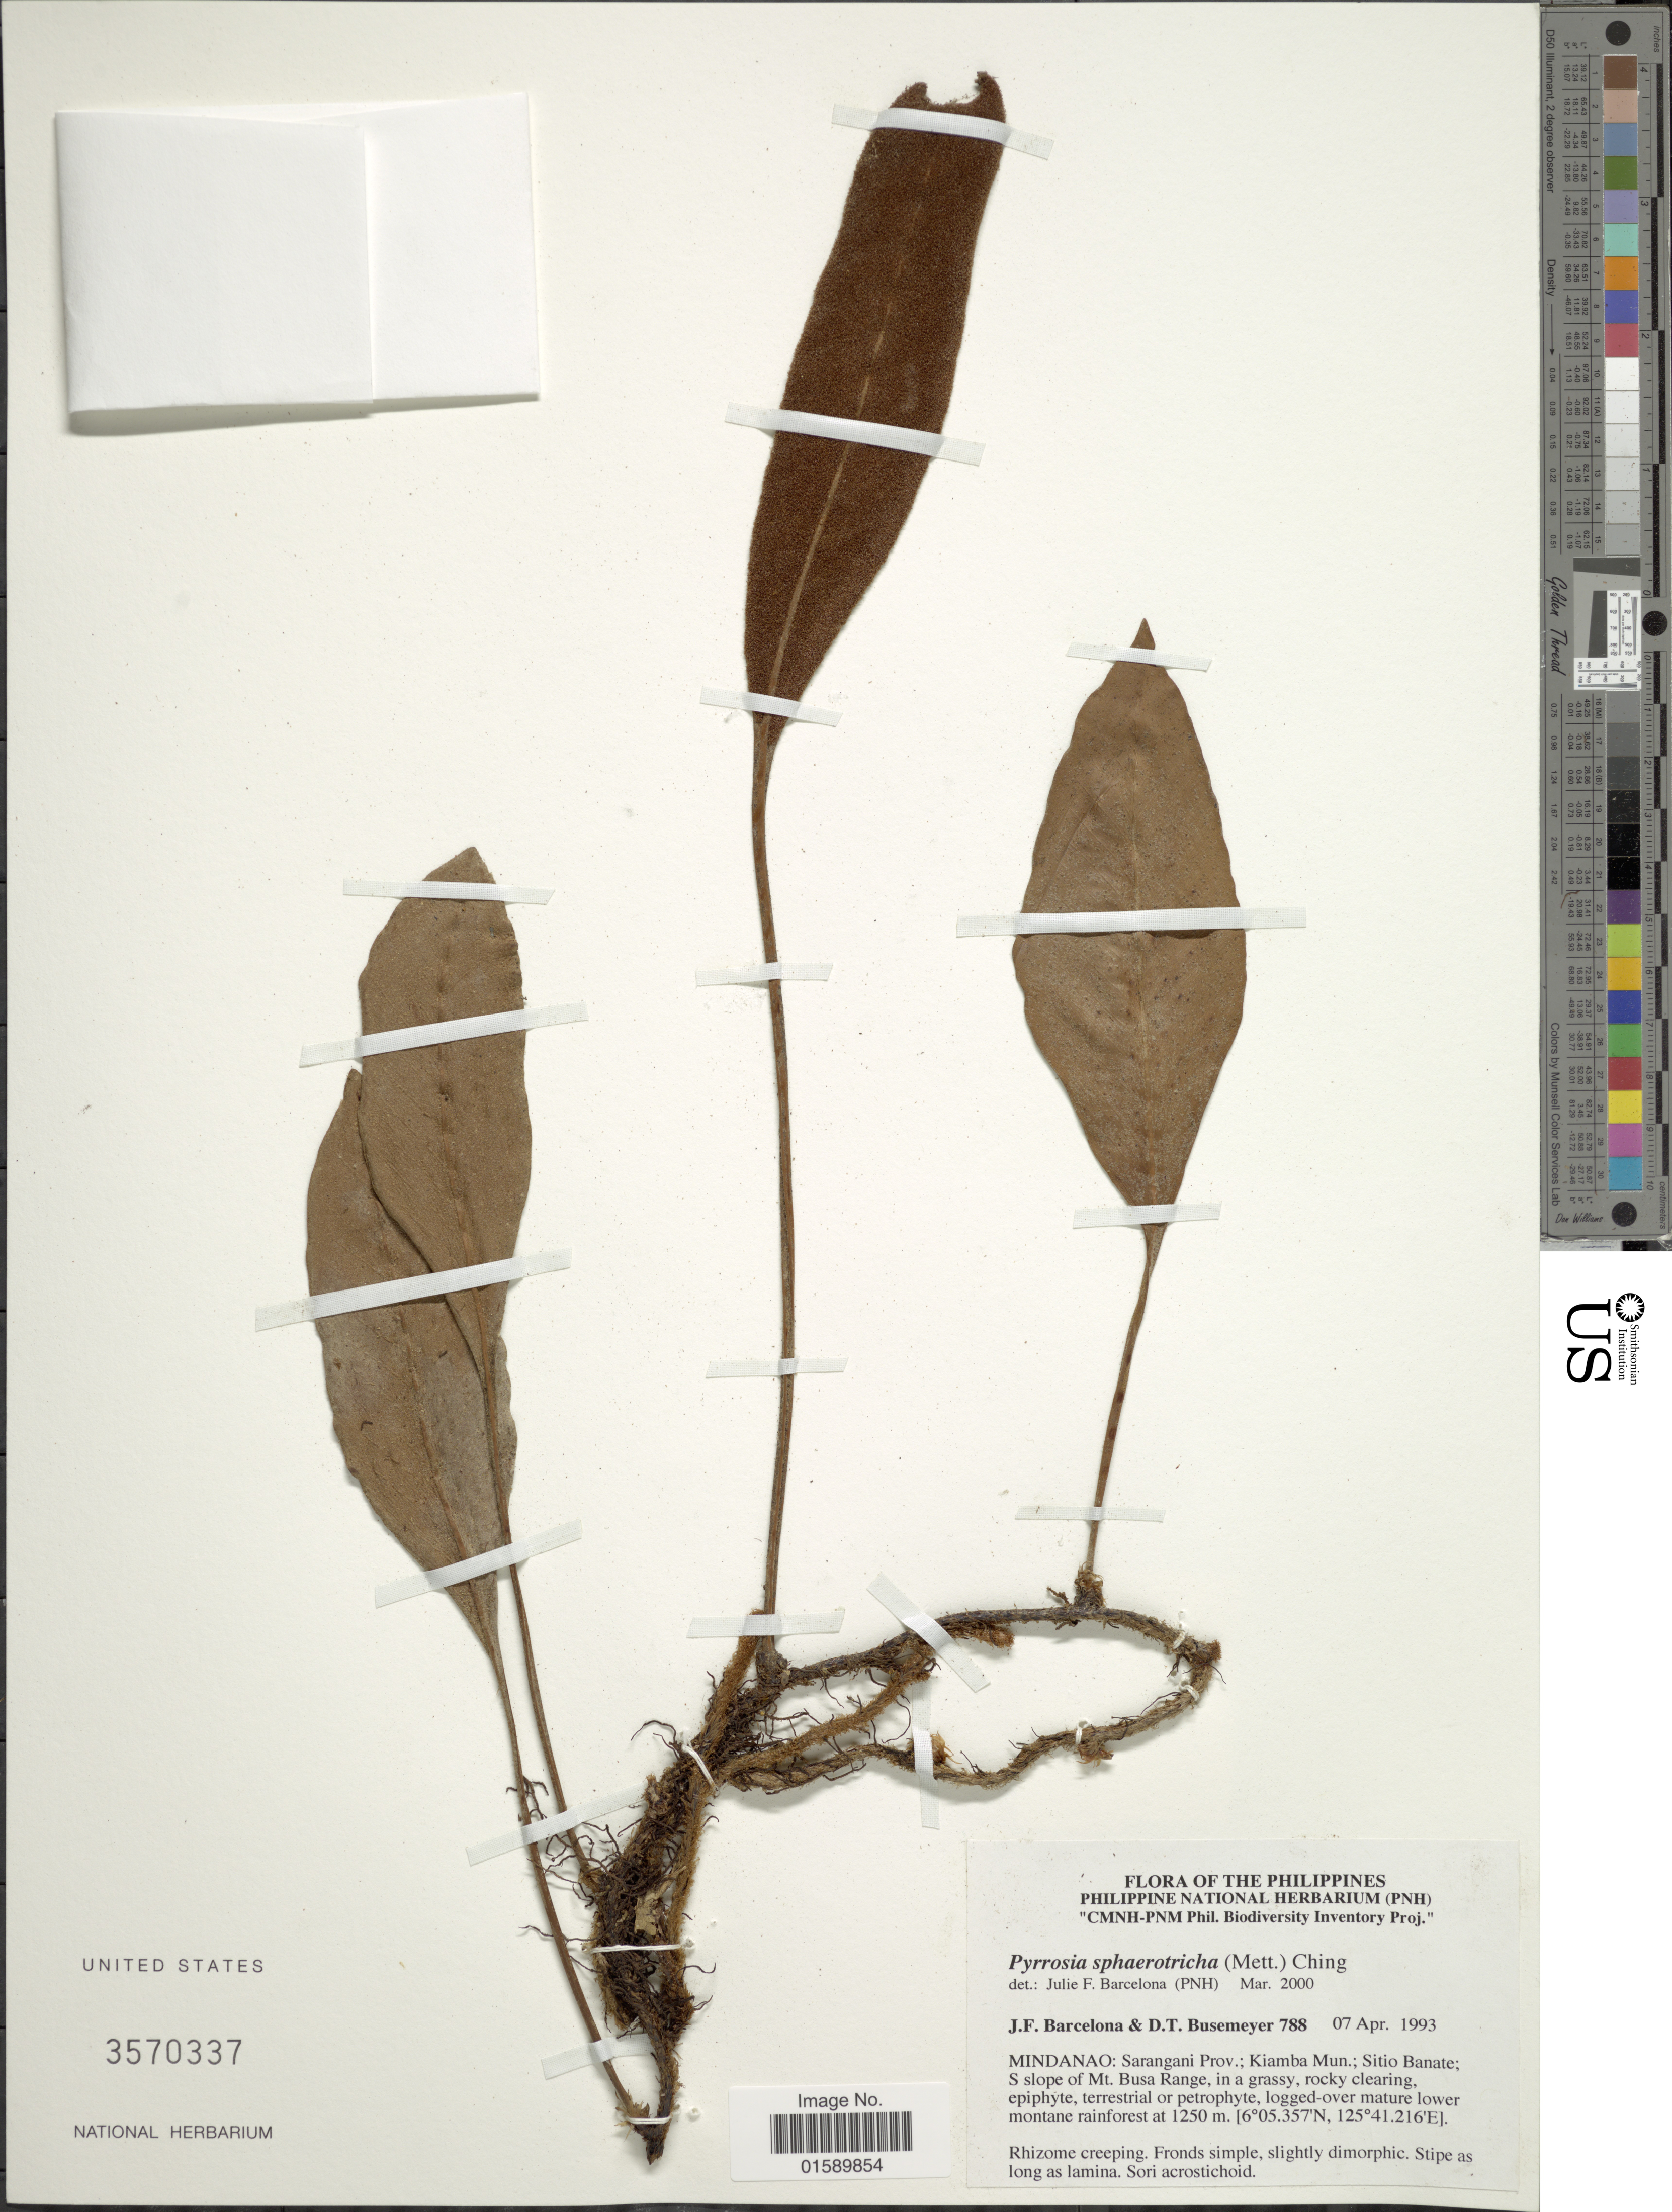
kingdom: Plantae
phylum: Tracheophyta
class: Polypodiopsida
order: Polypodiales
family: Polypodiaceae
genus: Pyrrosia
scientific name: Pyrrosia sphaerosticha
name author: (Mett.) Ching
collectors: J. F. Barcelona & D. Busemeyer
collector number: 788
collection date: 1993-04-07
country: Philippines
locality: Mindanao: Sarangani Prov.: Kiamba Mun.; Sitio Banate; S sloppe of Mt. Busa Range.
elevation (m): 1250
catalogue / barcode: US 3570337